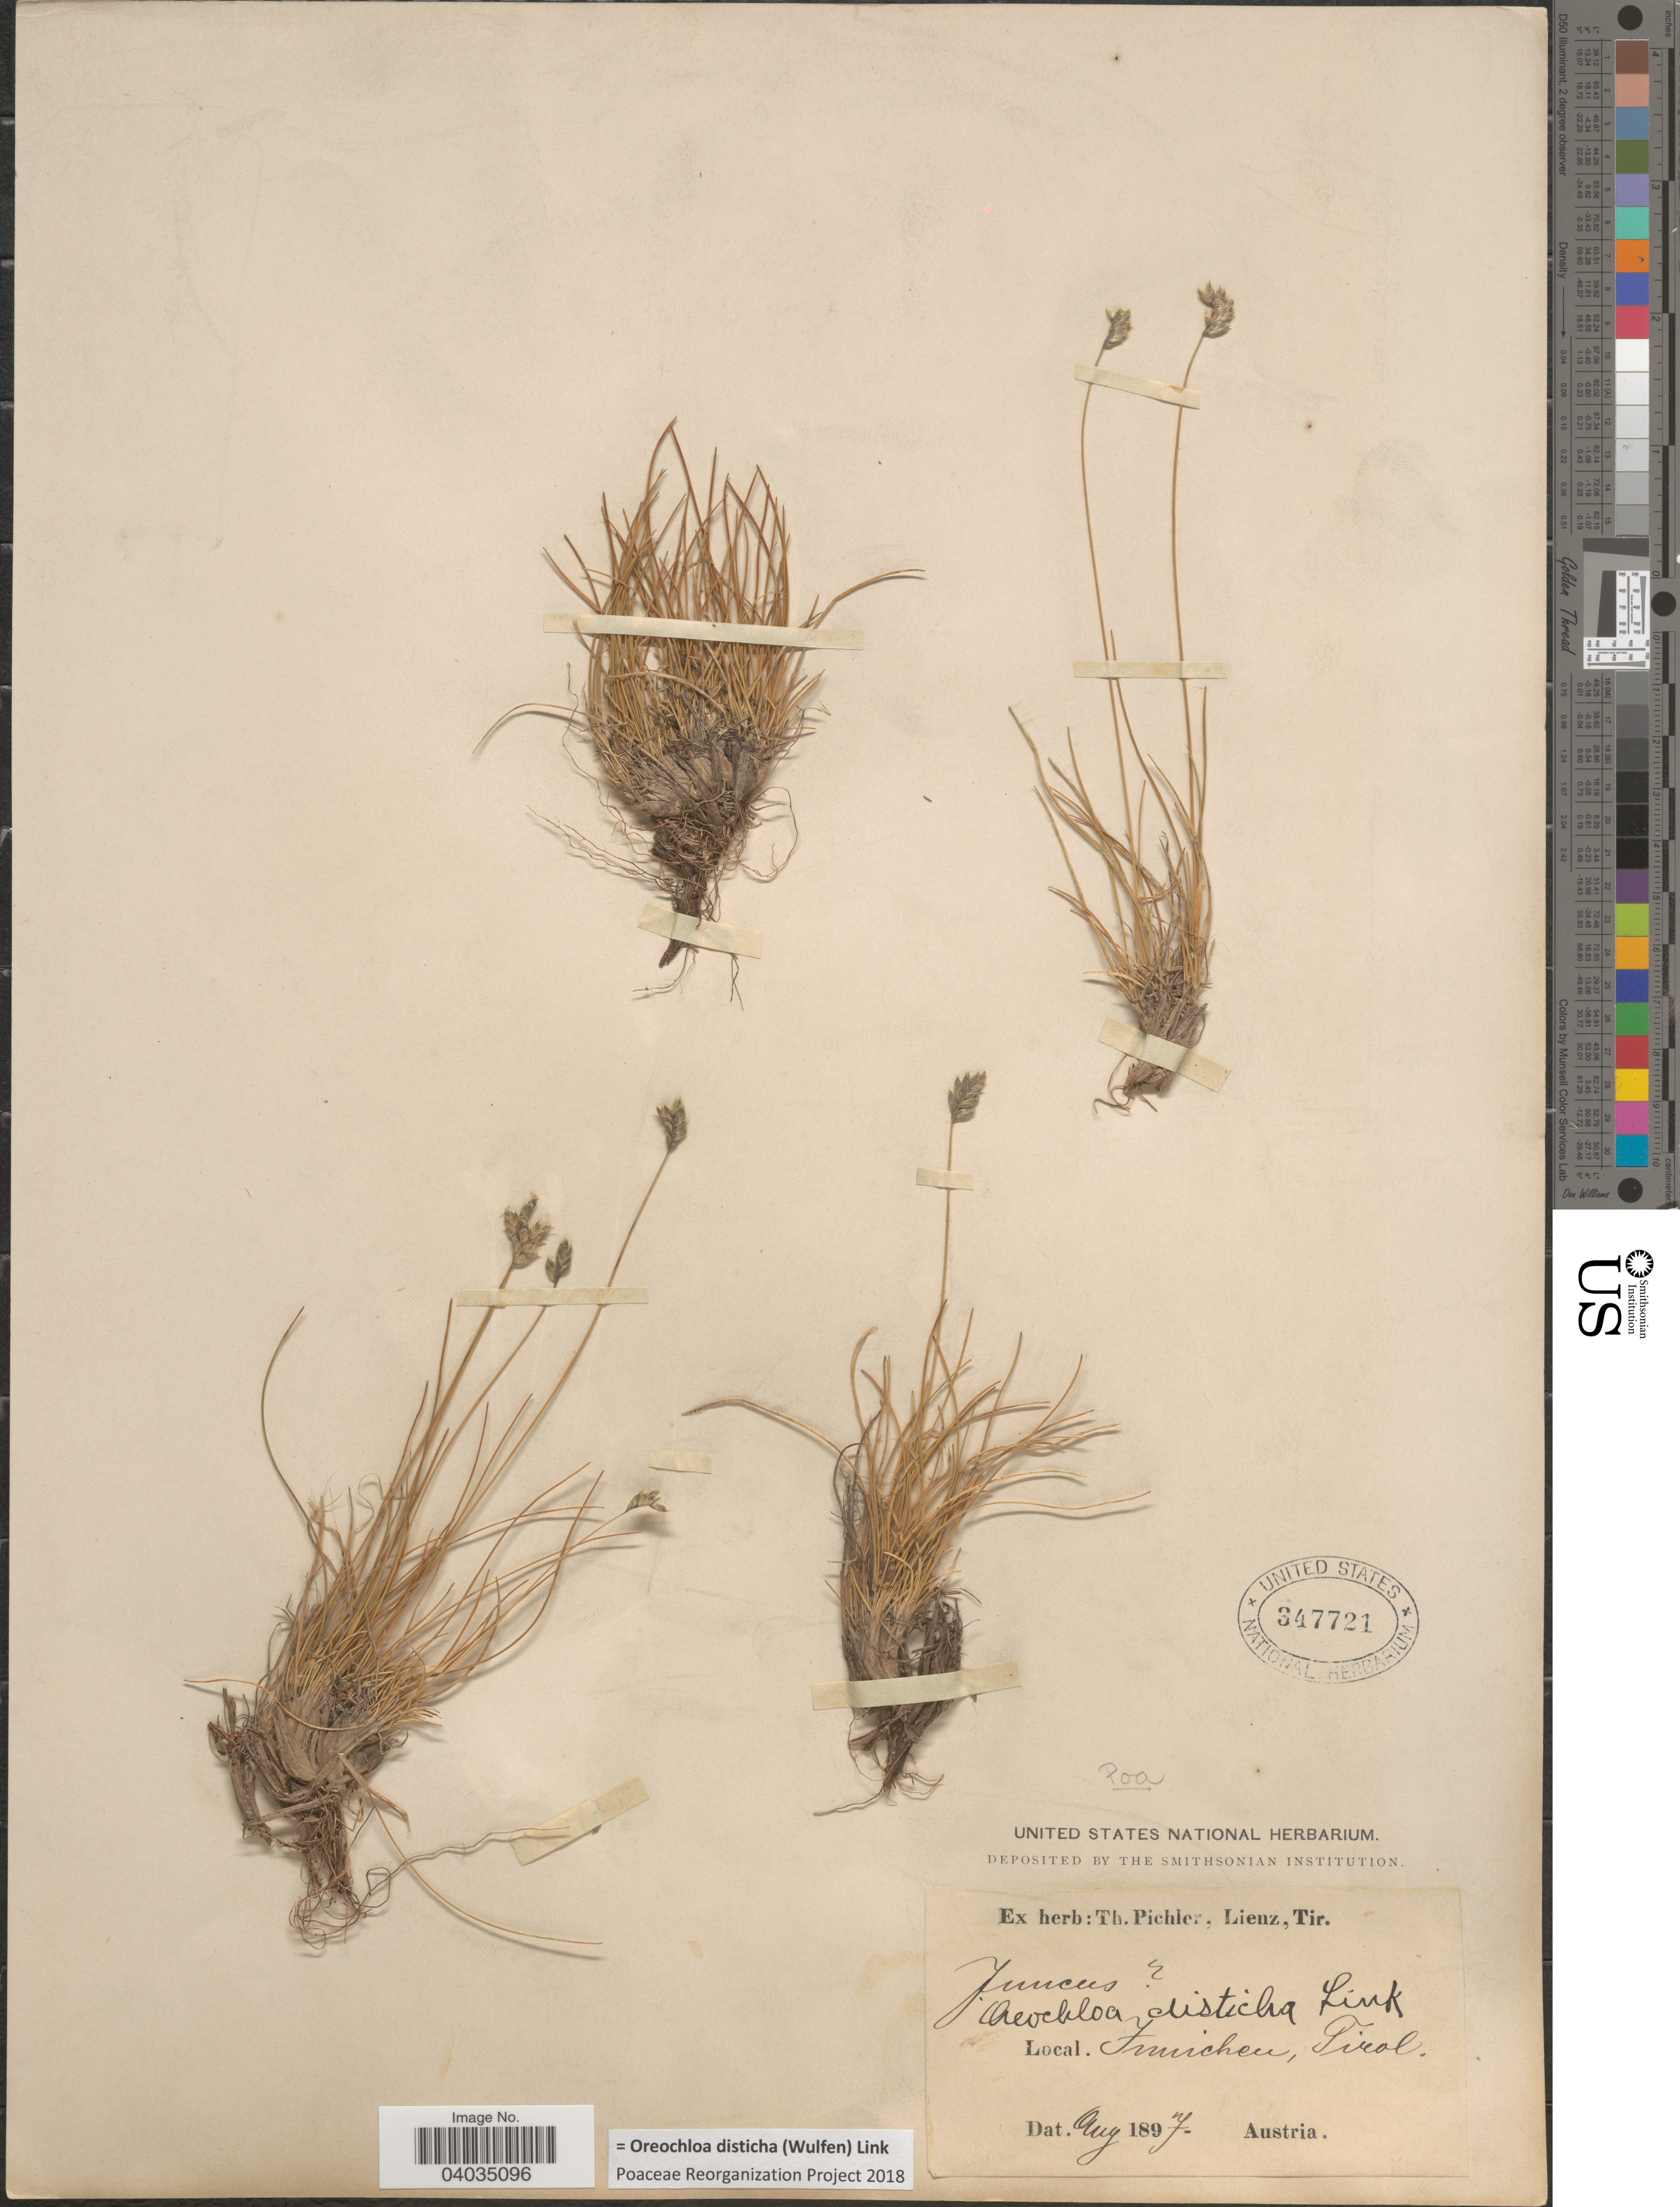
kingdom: Plantae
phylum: Tracheophyta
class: Liliopsida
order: Poales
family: Poaceae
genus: Oreochloa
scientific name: Oreochloa disticha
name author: (Wulfen) Link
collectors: ex herb. T. Pichler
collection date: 1897-08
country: Austria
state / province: Tirol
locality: Funichen [interpreted].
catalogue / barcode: US 347721